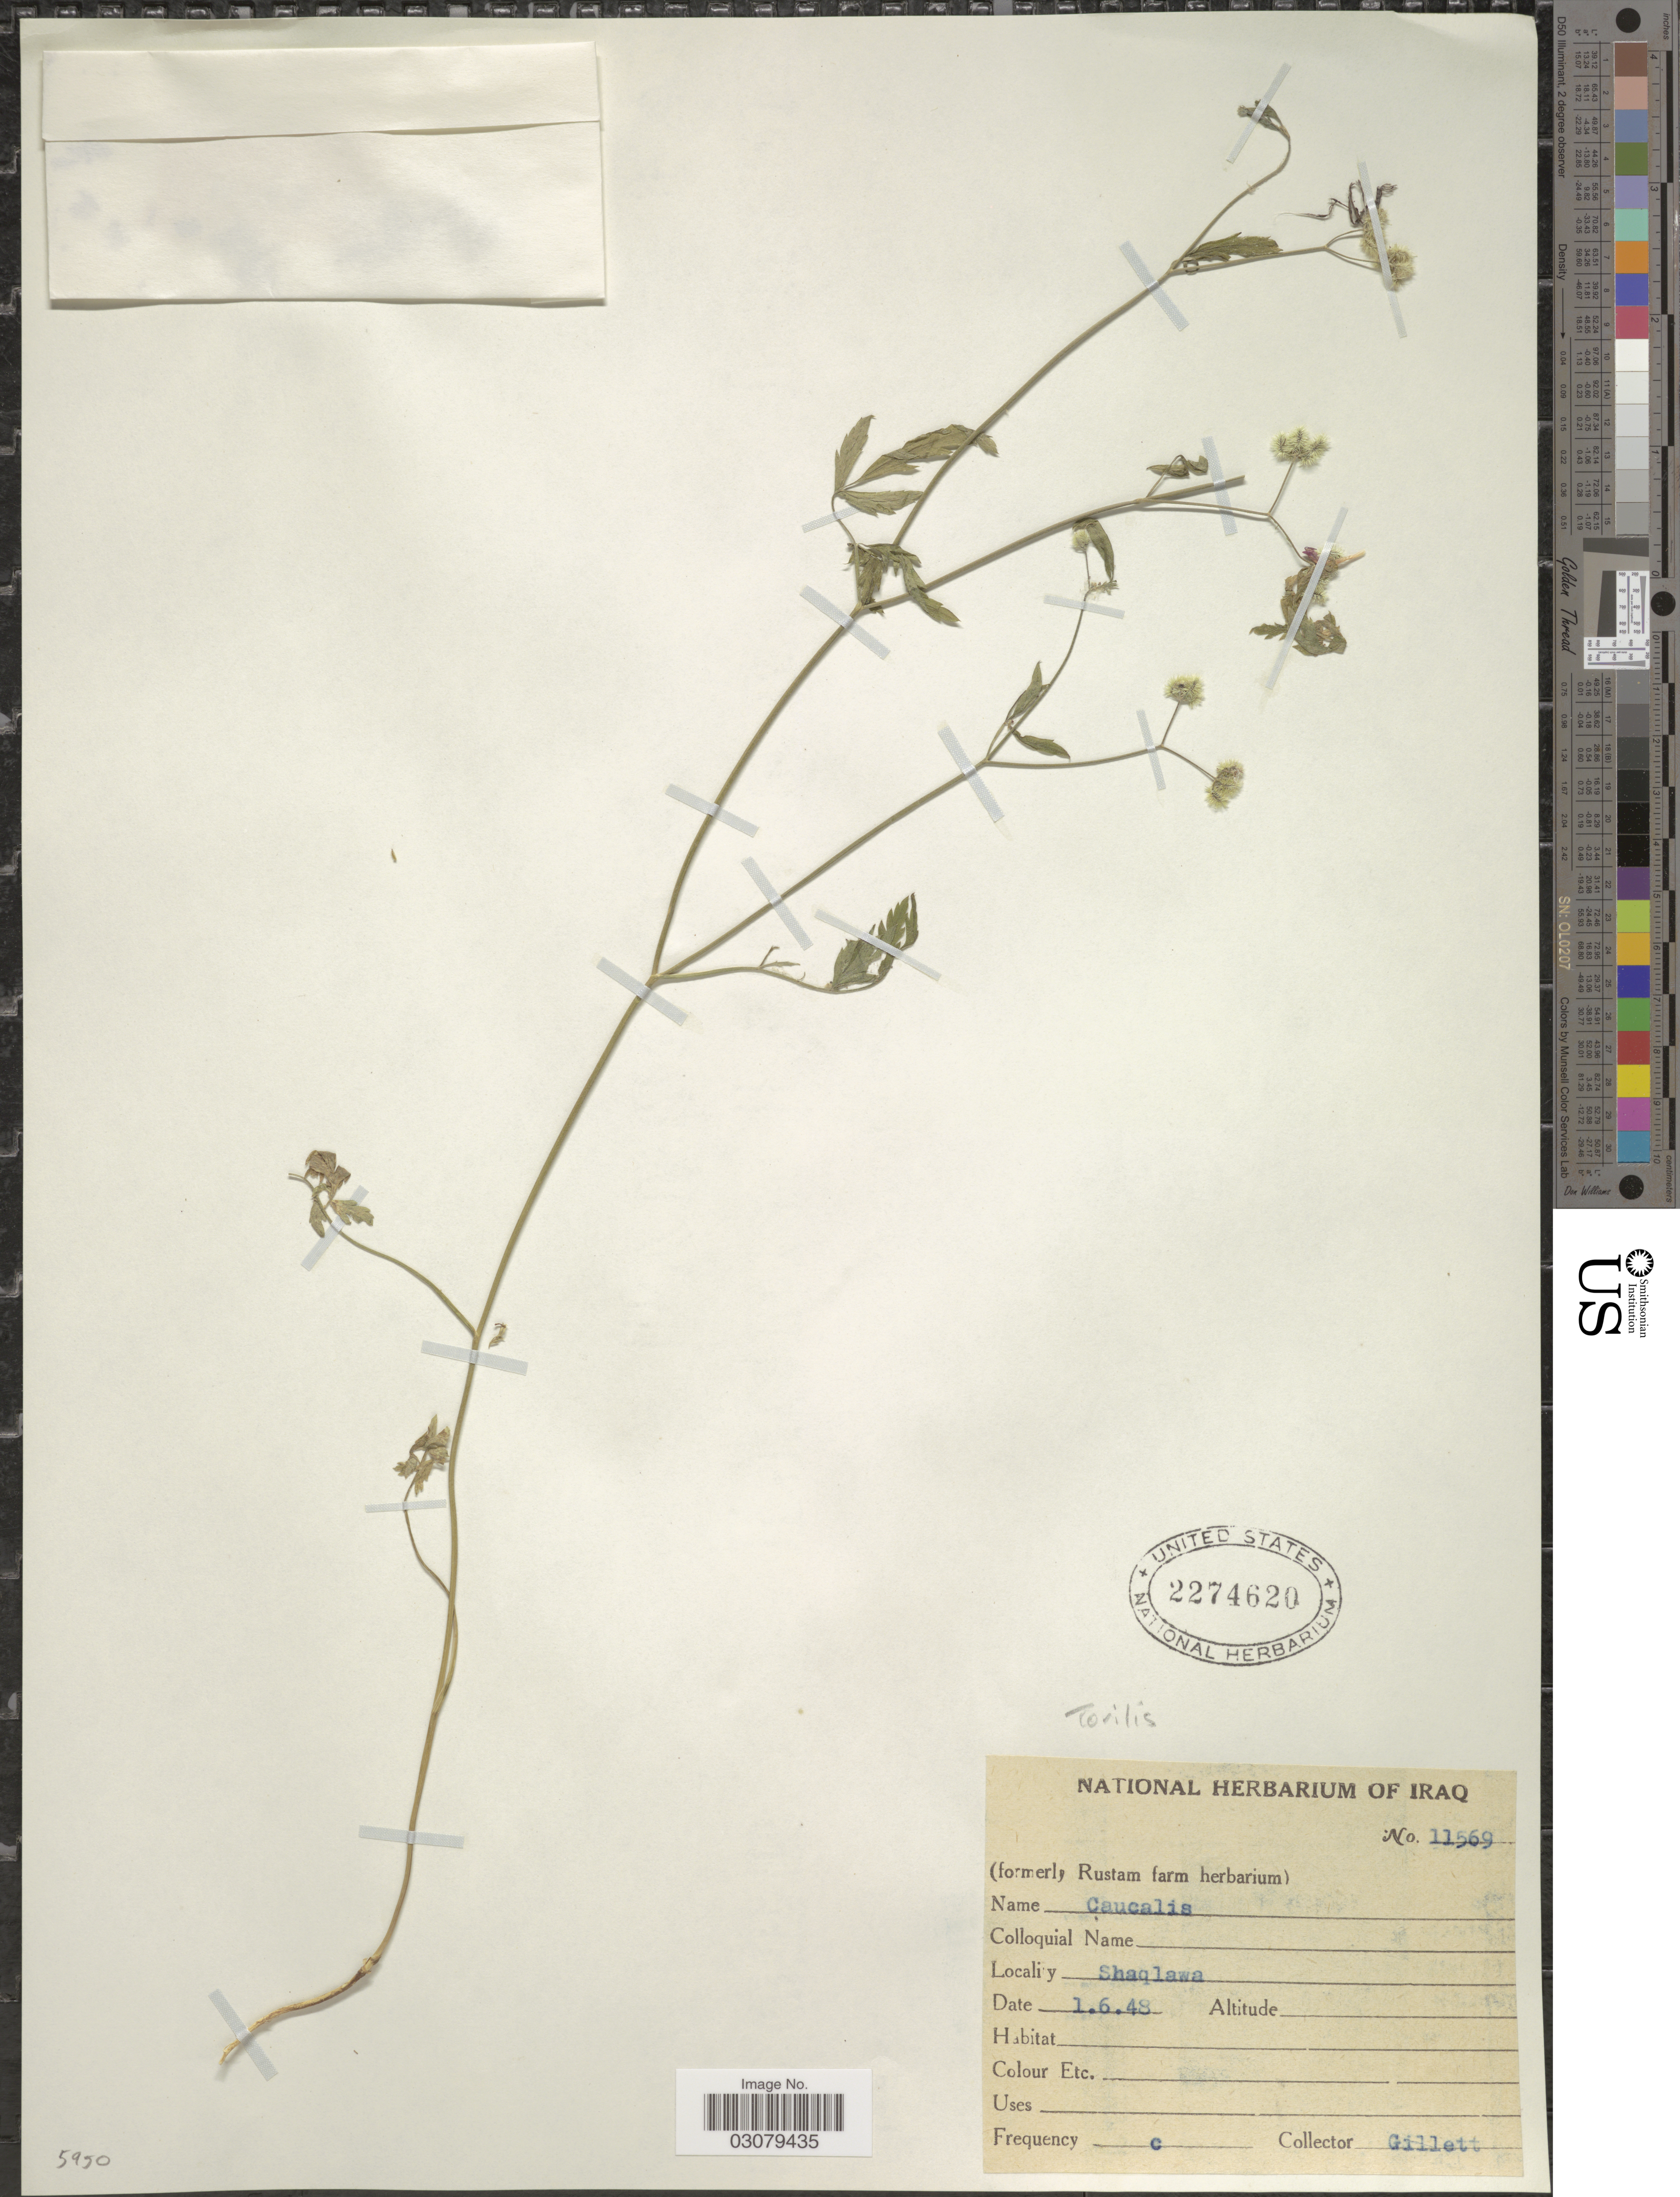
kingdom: Plantae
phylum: Tracheophyta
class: Magnoliopsida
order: Apiales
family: Apiaceae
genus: Torilis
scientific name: Torilis sp.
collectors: Gillett, --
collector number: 11569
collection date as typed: Transcribed d/m/y: 1/6/48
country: Iraq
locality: Shaqlawa.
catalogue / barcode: US 2274620